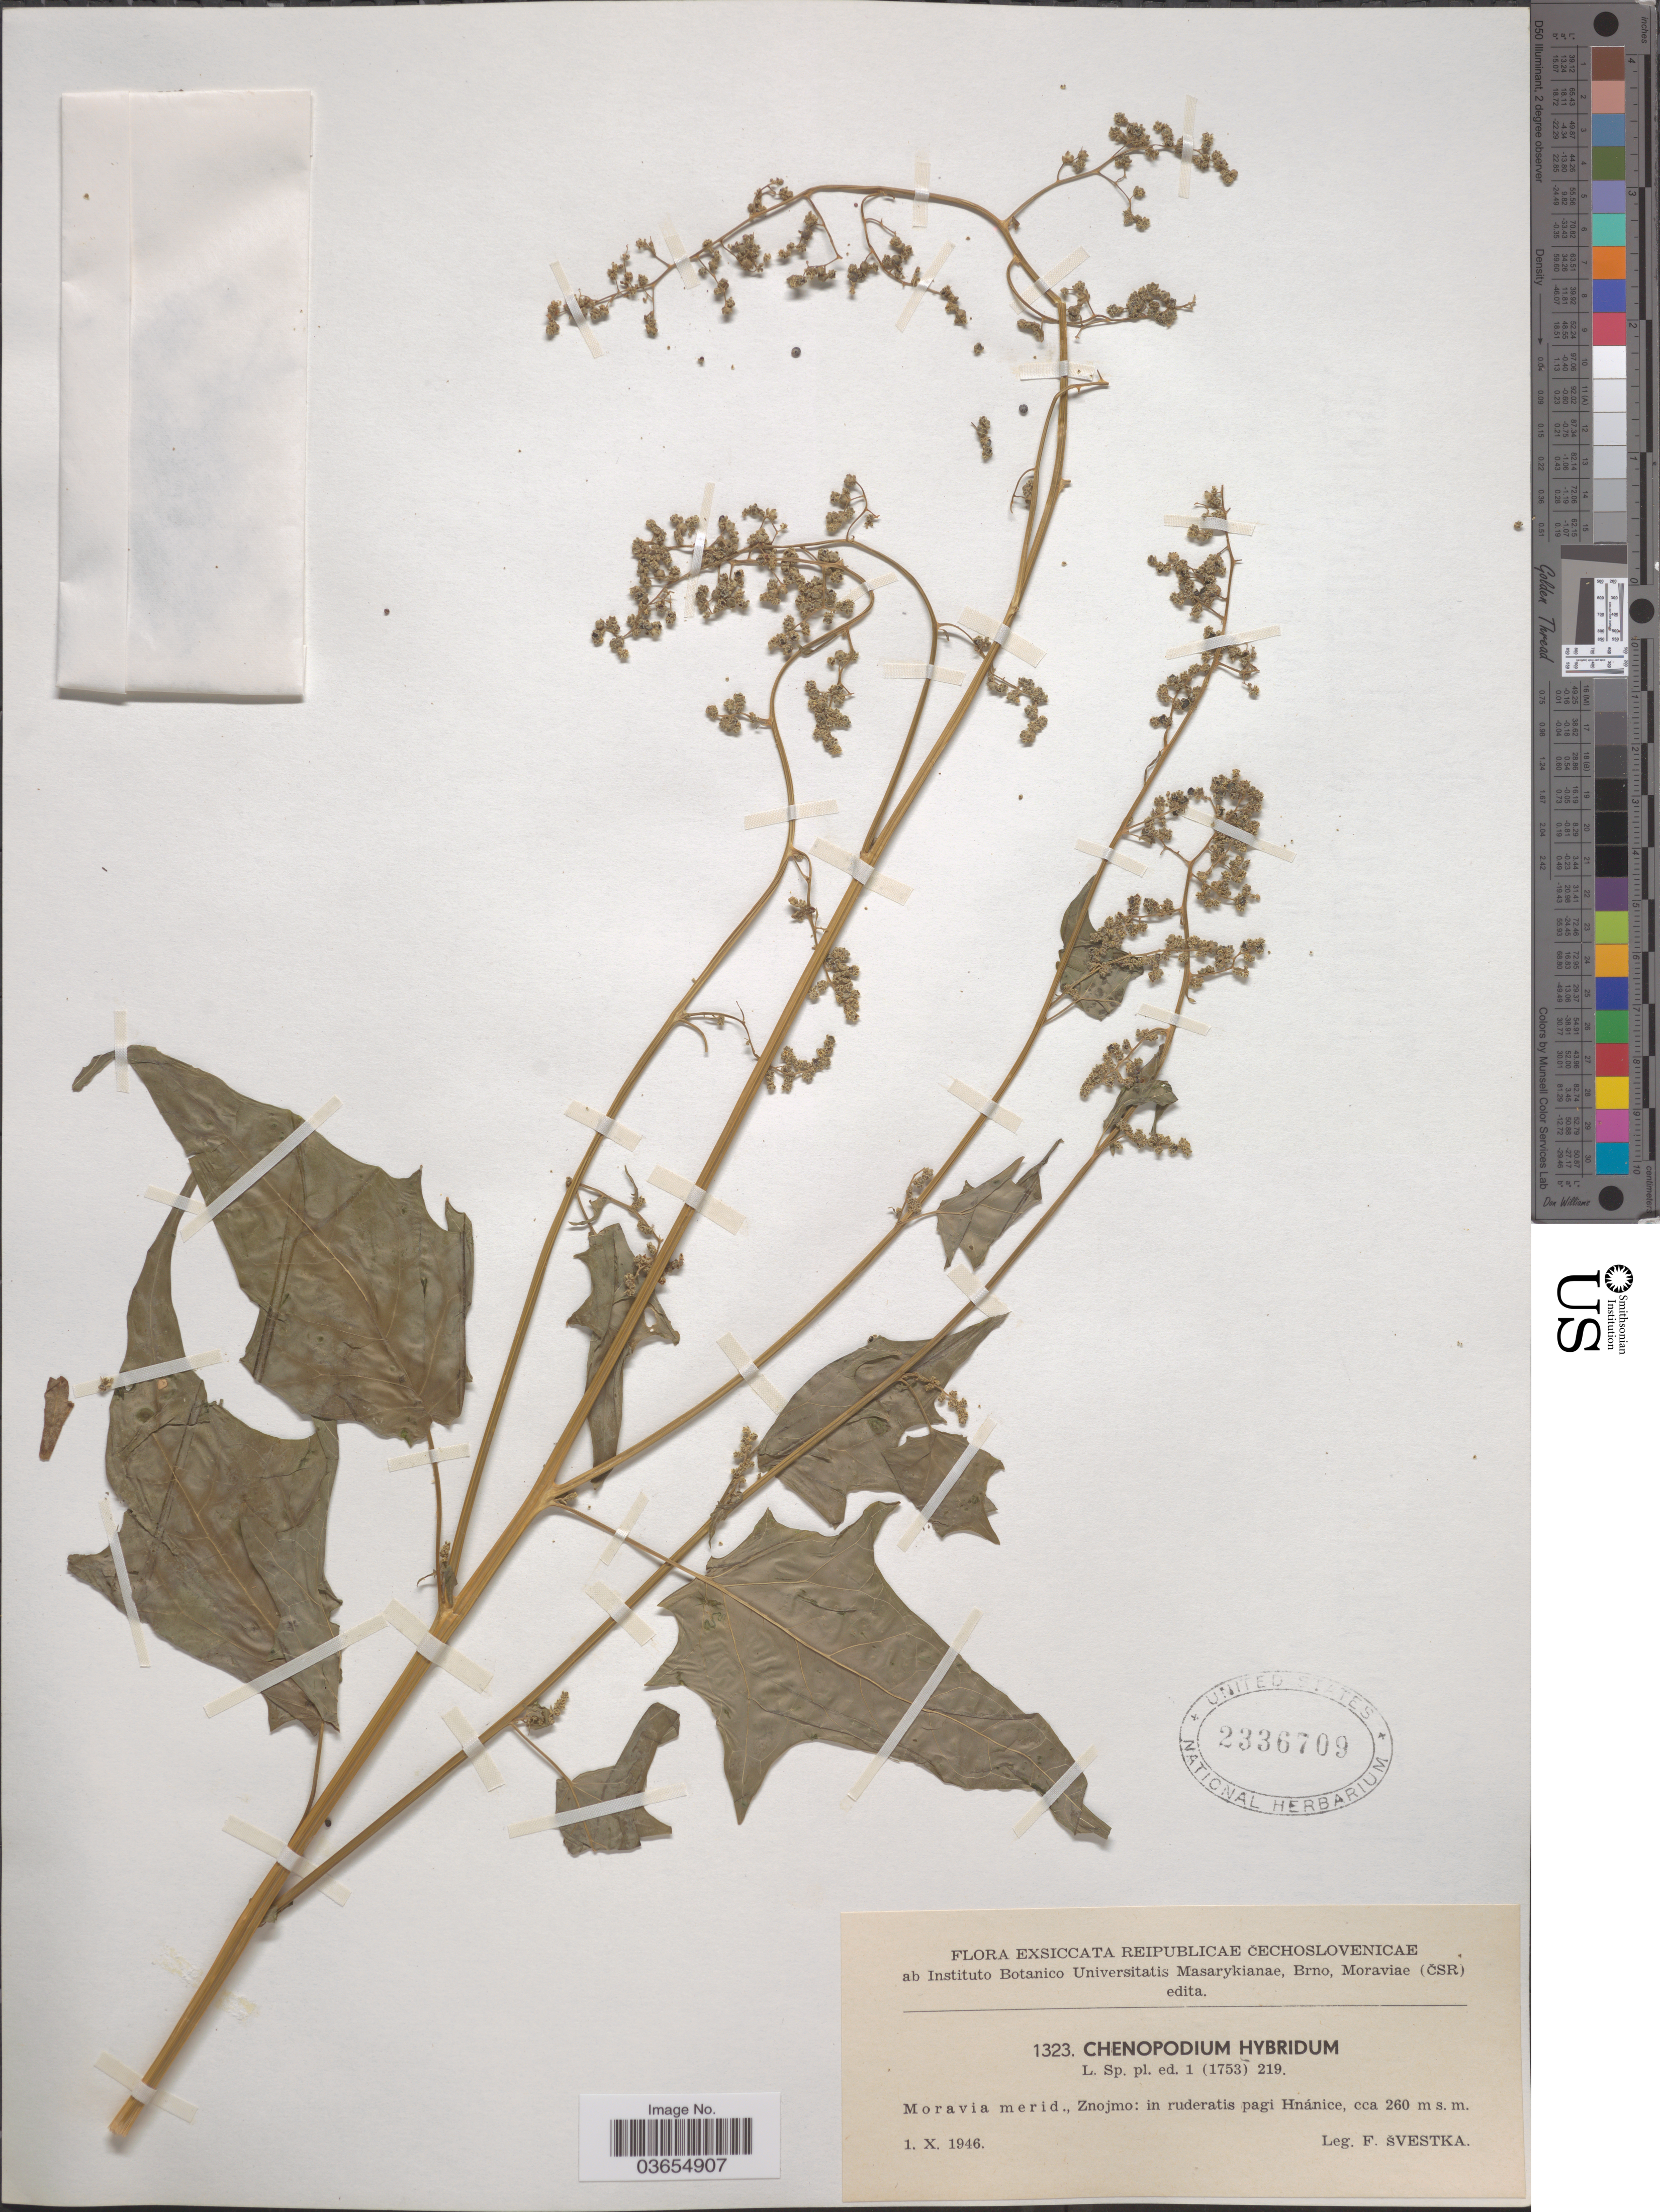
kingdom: Plantae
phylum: Tracheophyta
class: Magnoliopsida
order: Caryophyllales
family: Amaranthaceae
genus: Chenopodium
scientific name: Chenopodium hybridum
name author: L.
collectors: F. Svestka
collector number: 1323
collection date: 1946-10-01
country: Czechia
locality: Reipublicae Čechoslovenicae. Moravia merid., Znojmo: in ruderatis pagi Hnánice.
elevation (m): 260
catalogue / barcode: US 2336709